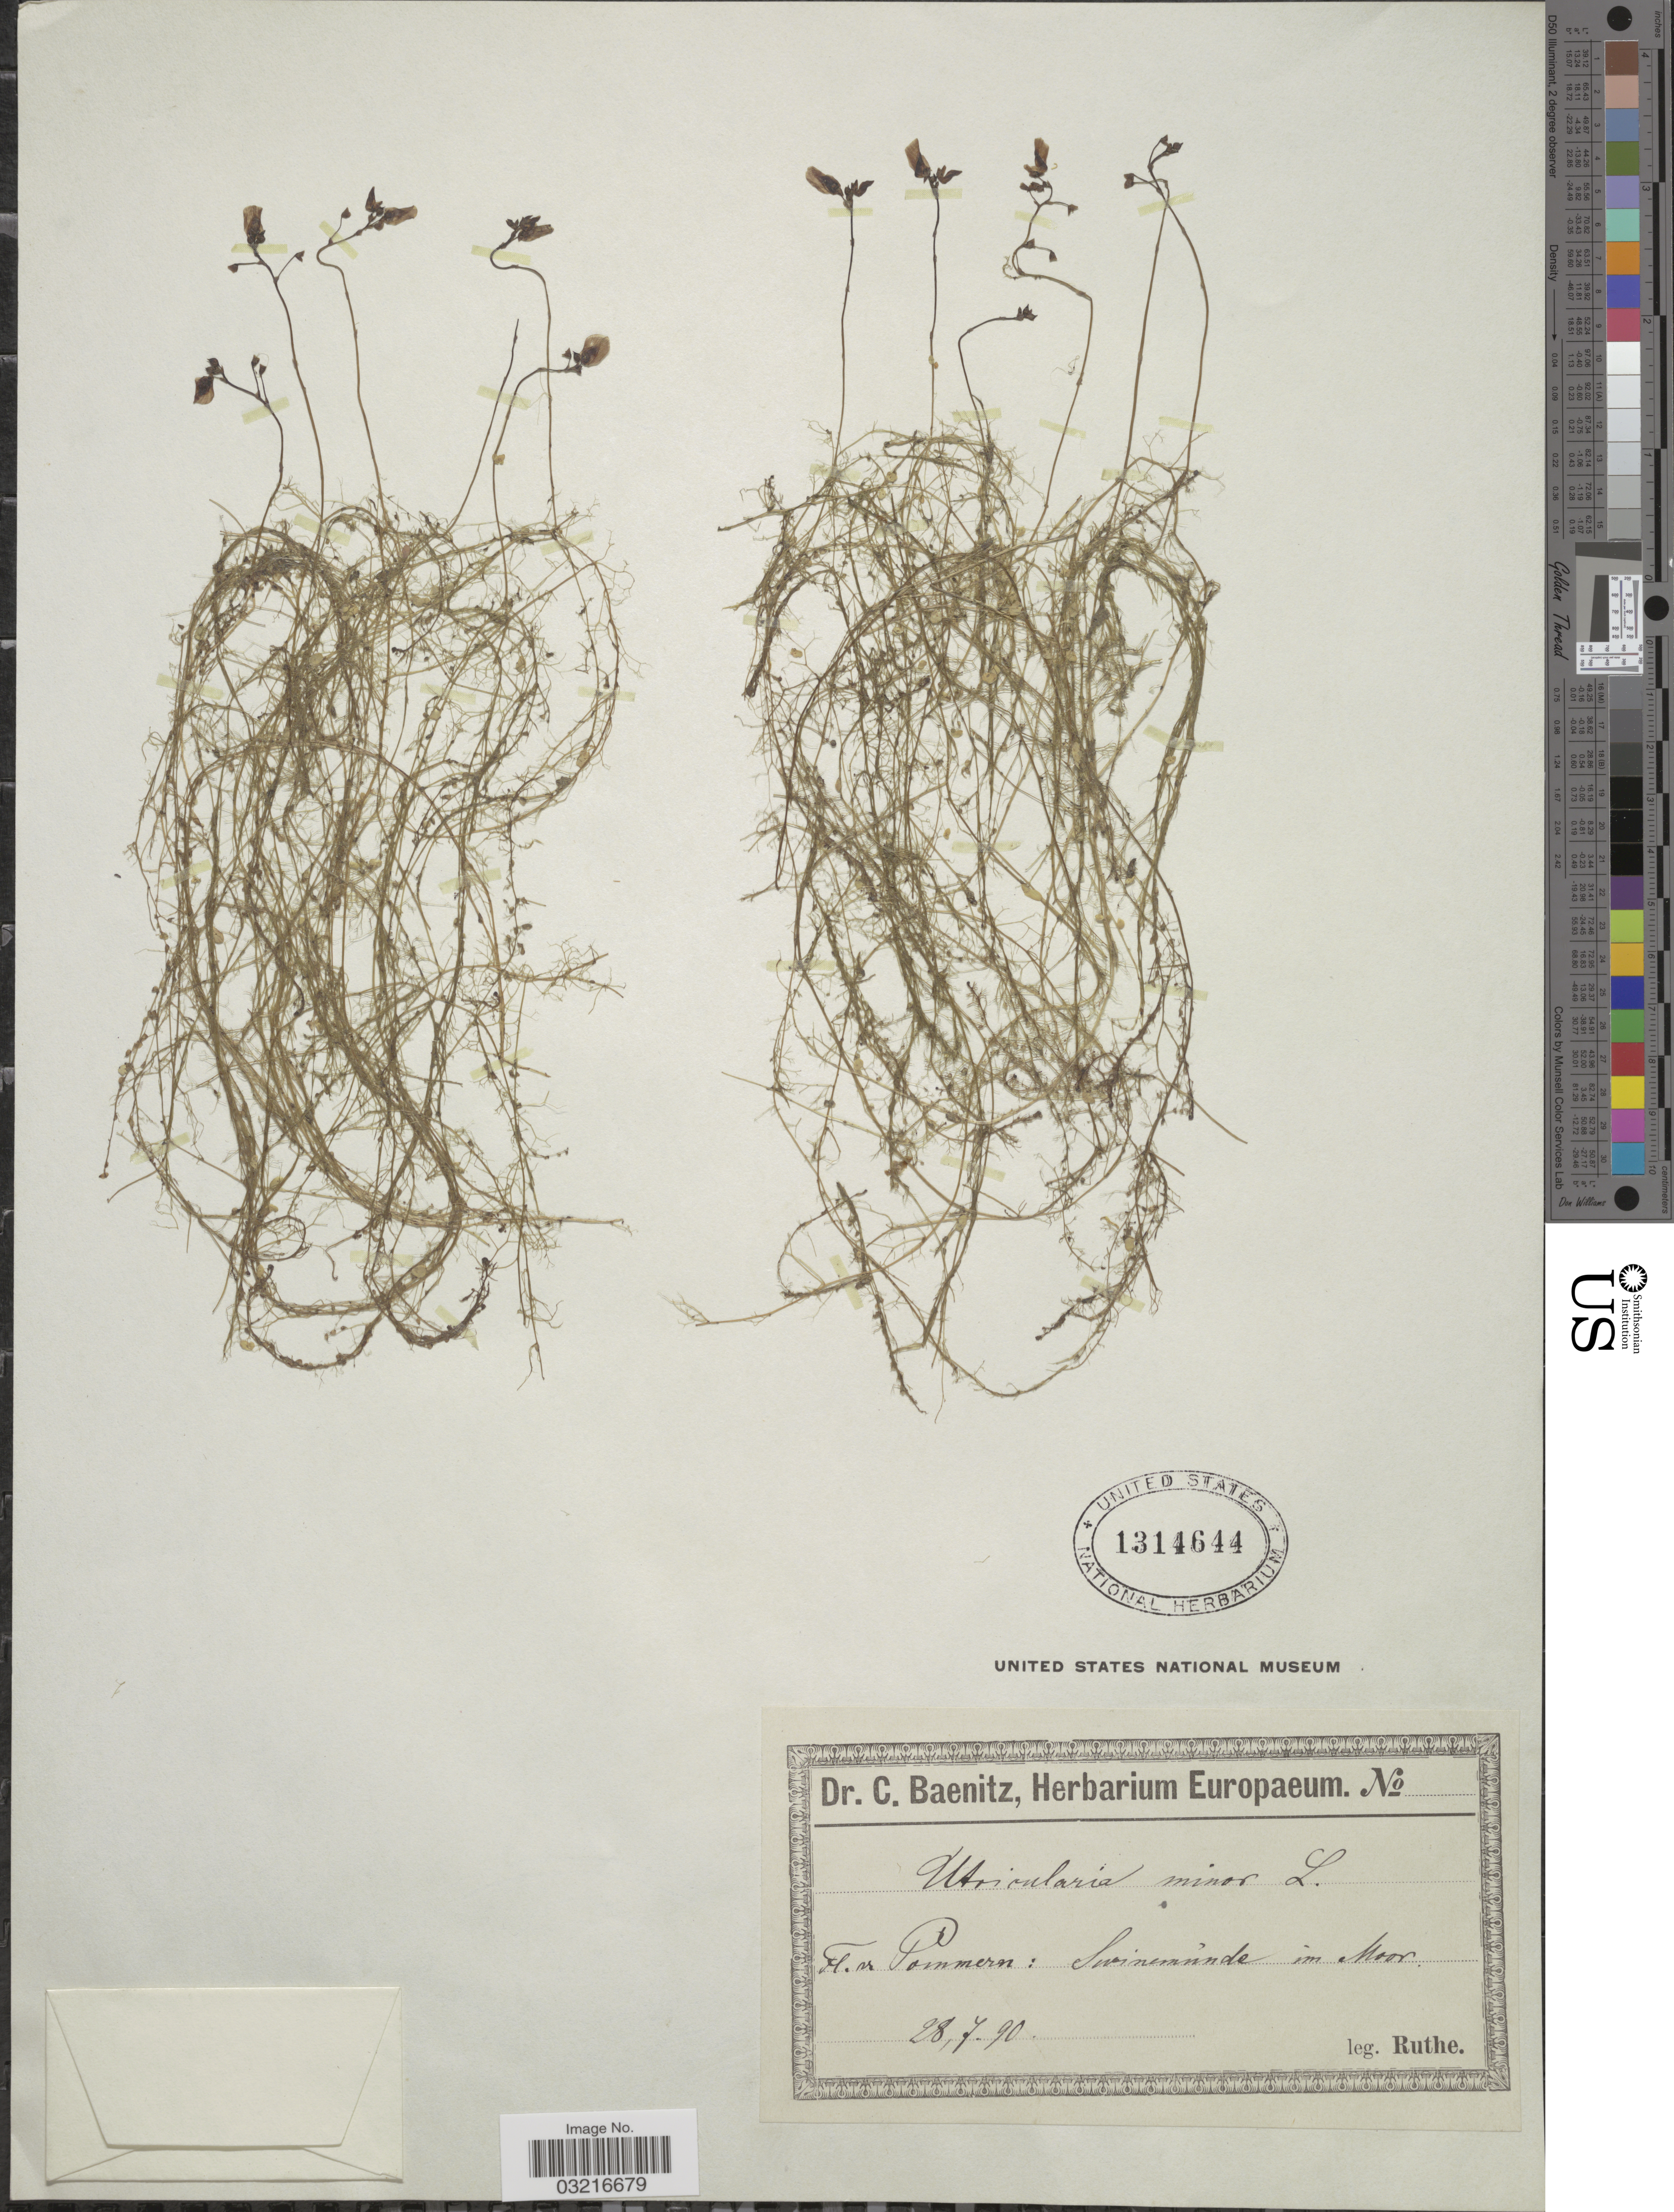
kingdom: Plantae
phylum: Tracheophyta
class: Magnoliopsida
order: Lamiales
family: Lentibulariaceae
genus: Utricularia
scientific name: Utricularia minor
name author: L.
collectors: R. Ruthe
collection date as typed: Transcribed d/m/y: 28/7/90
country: Poland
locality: Pommern: Swinemünde im Moor.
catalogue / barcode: US 1314644